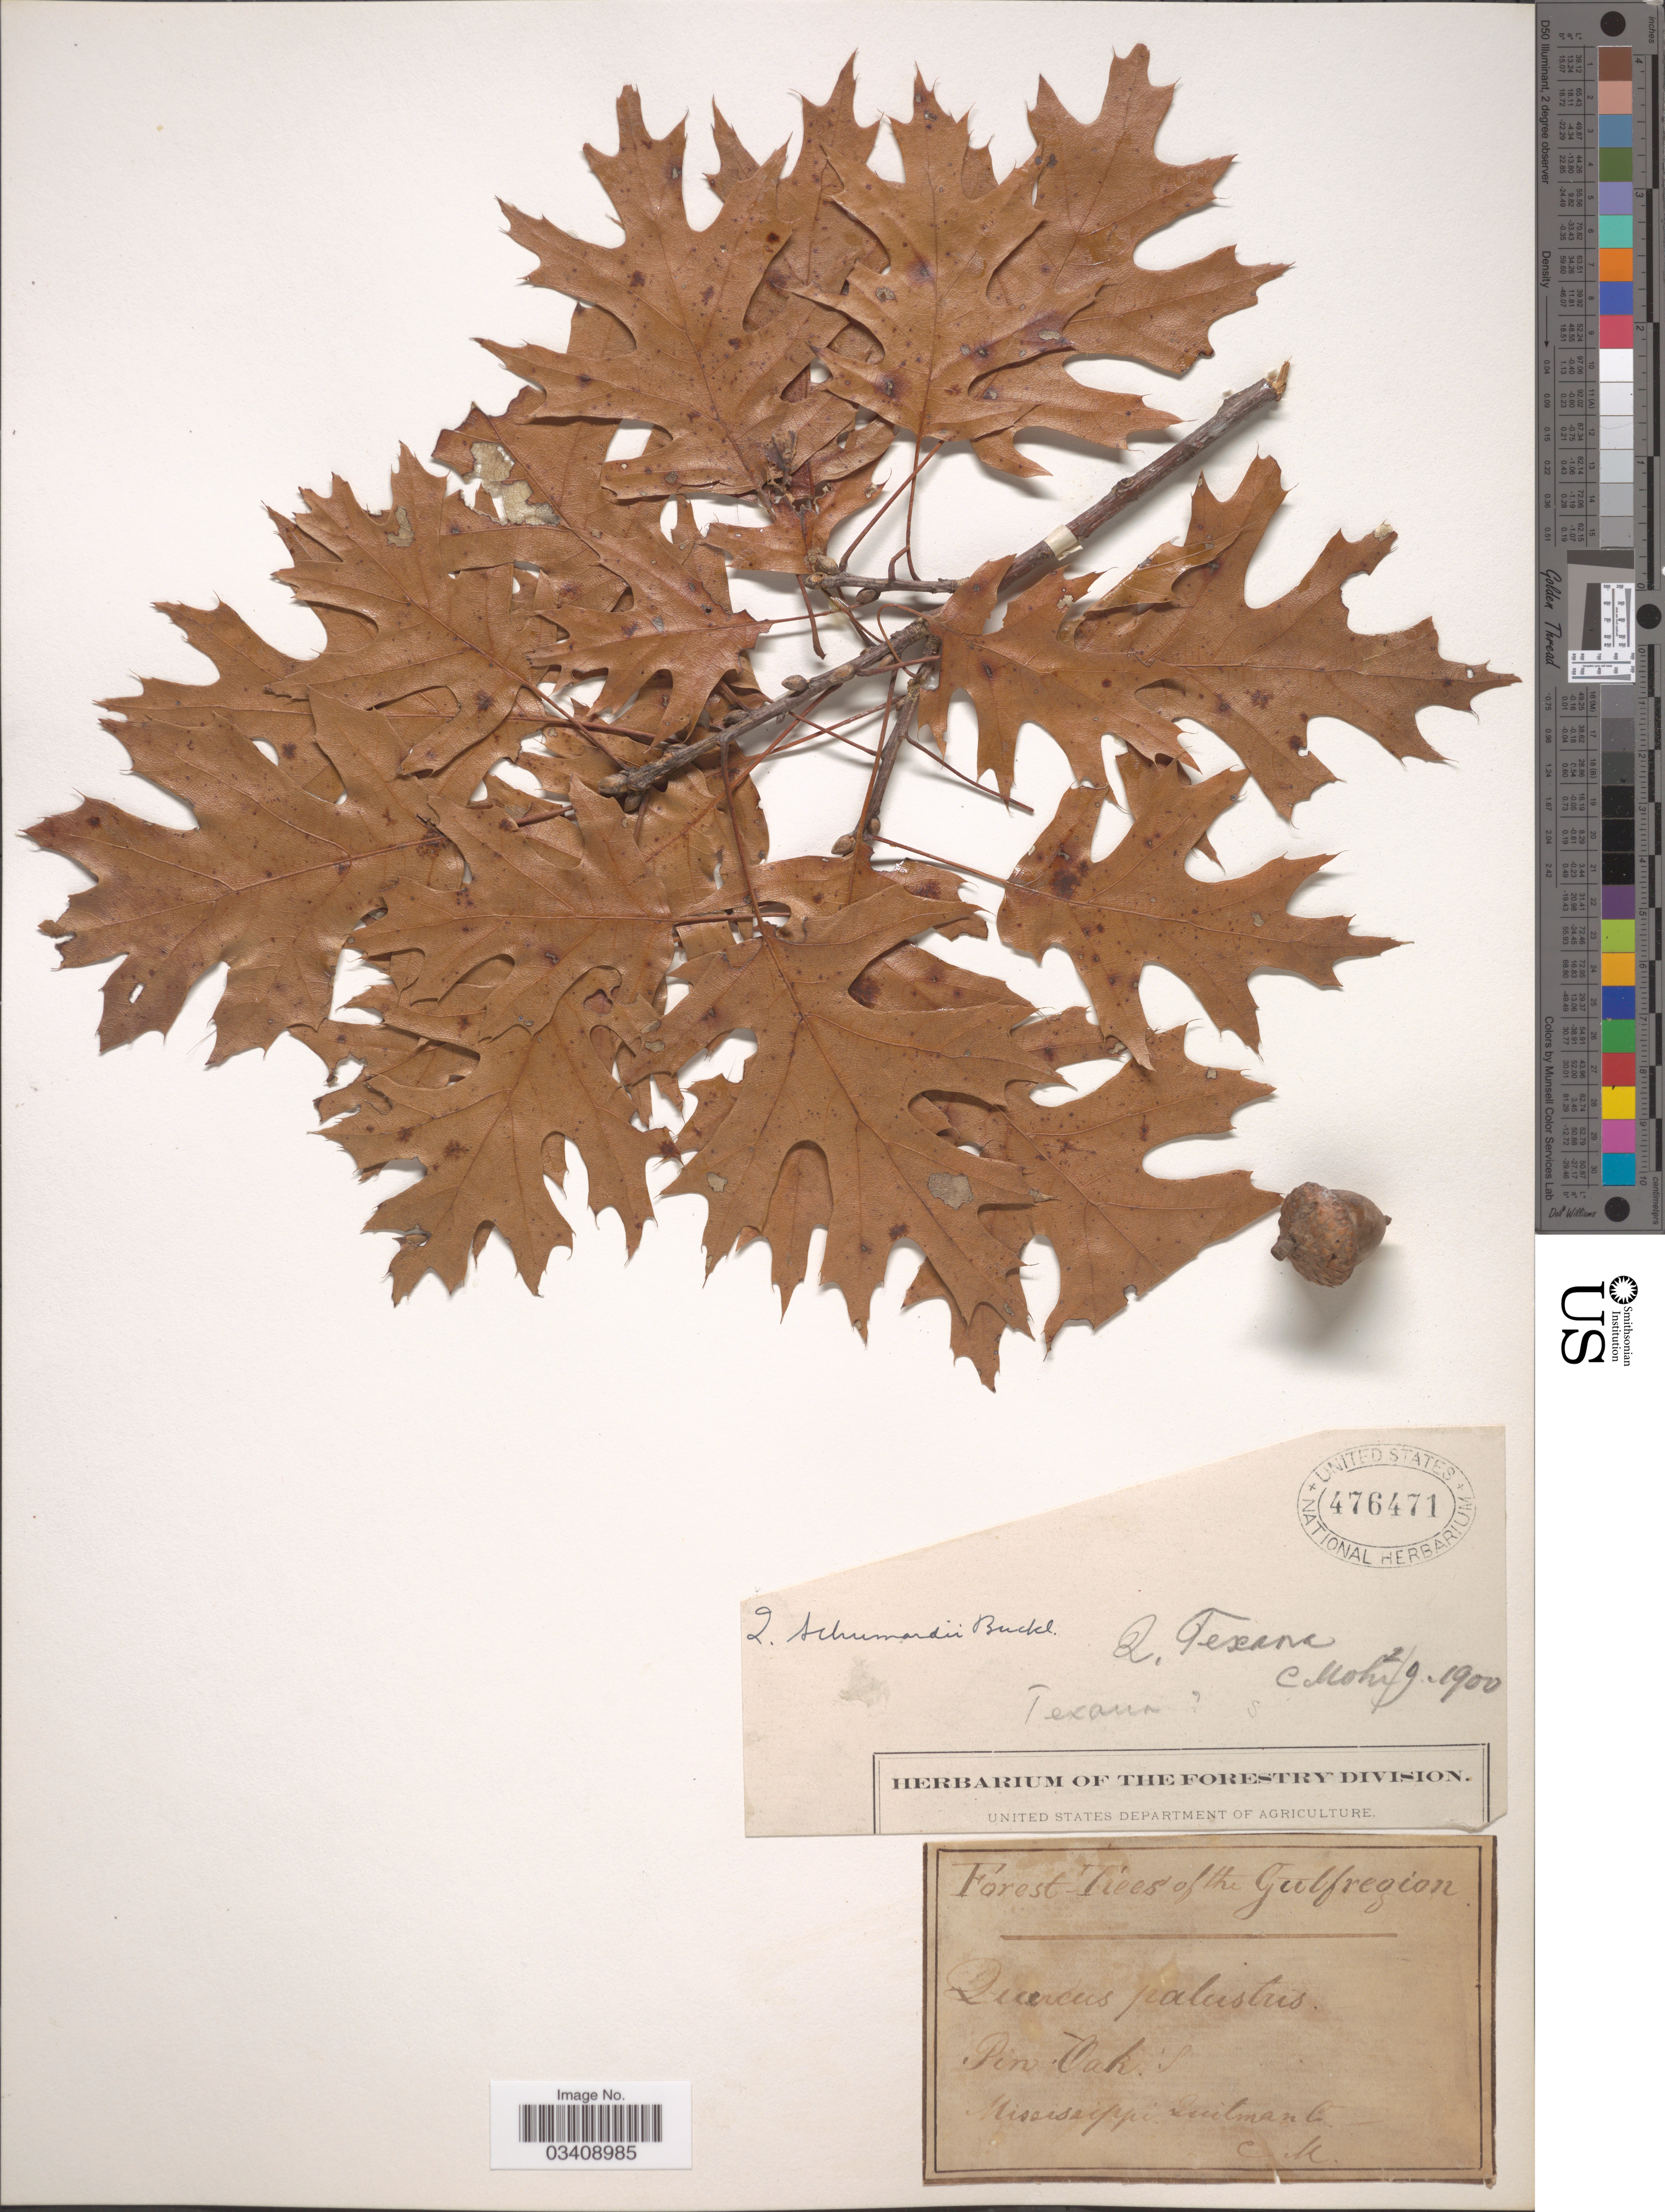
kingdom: Plantae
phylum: Tracheophyta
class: Magnoliopsida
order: Fagales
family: Fagaceae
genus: Quercus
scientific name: Quercus texana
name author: Buckley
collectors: C. T. Mohr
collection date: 1900-02-09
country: United States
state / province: Mississippi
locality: The Gulf Region. Quitman Co.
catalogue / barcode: US 476471